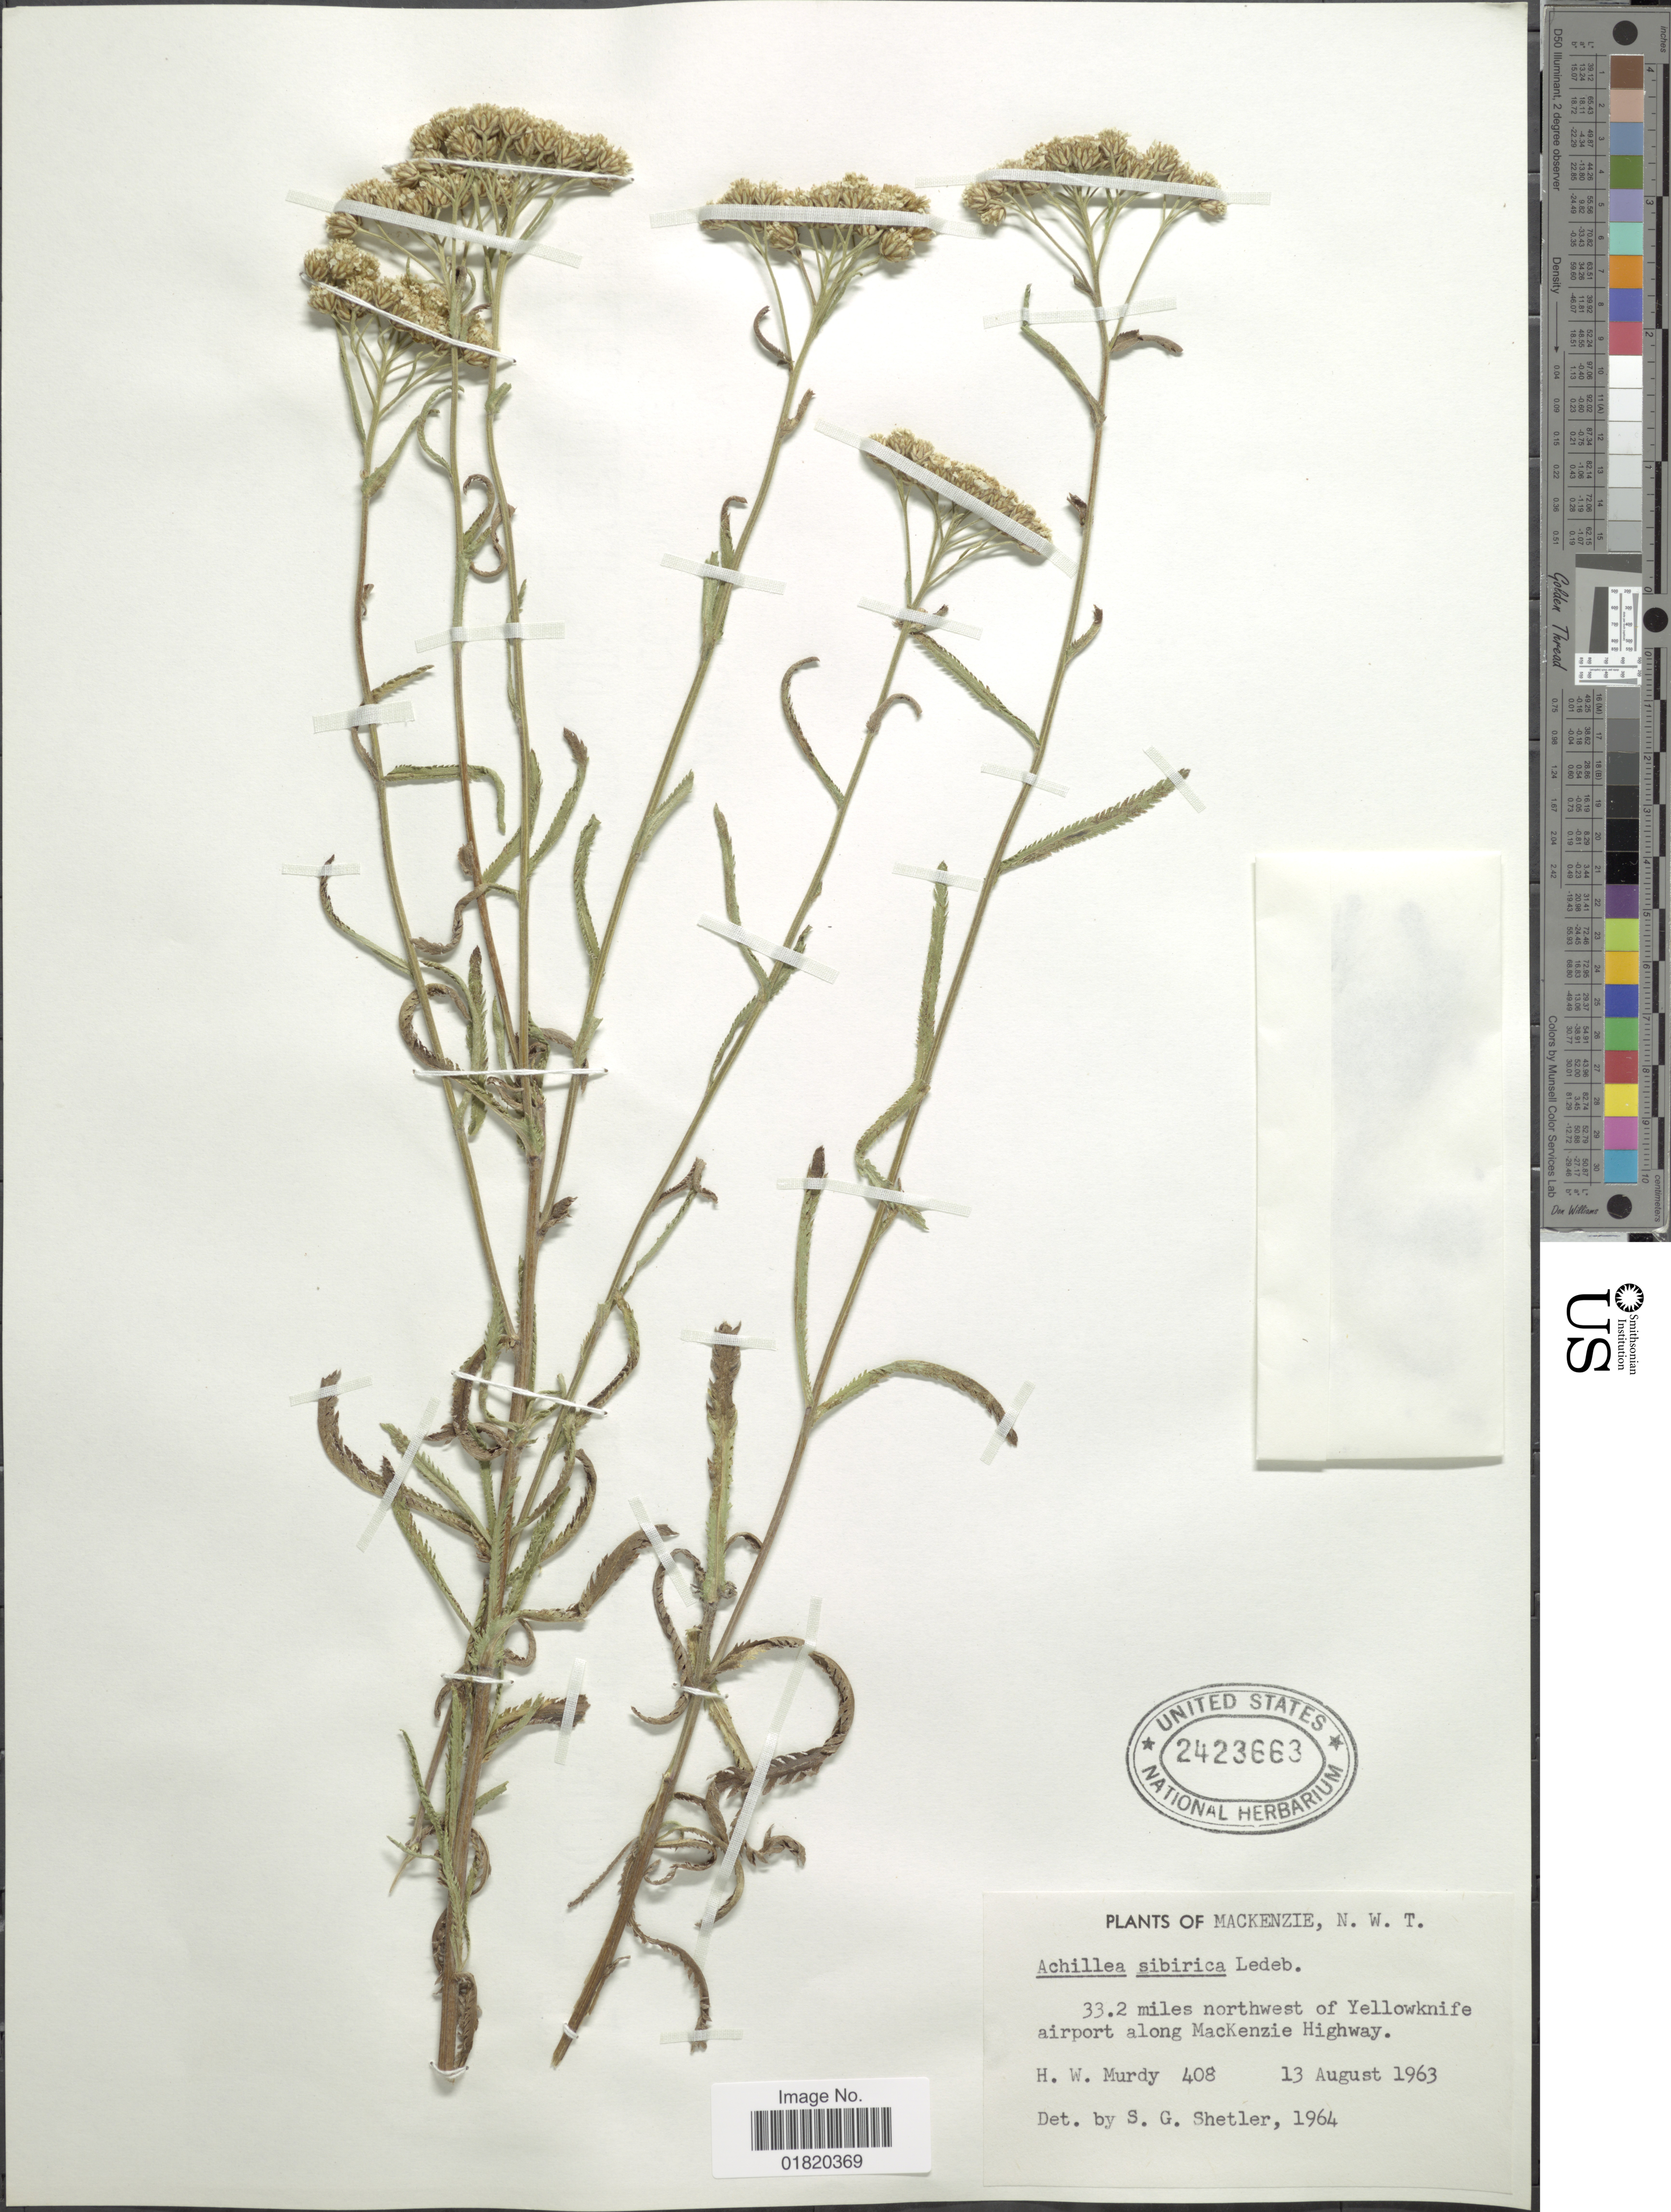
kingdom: Plantae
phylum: Tracheophyta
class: Magnoliopsida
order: Asterales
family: Asteraceae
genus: Achillea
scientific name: Achillea sibirica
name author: Ledeb.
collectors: H. Murdy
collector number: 408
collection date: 1963-08-13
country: Canada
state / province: Northwest Territories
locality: Mackenzie. 33.2 miles northwest of Yellowknife airport along Mackenzie Highway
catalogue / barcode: US 2423663